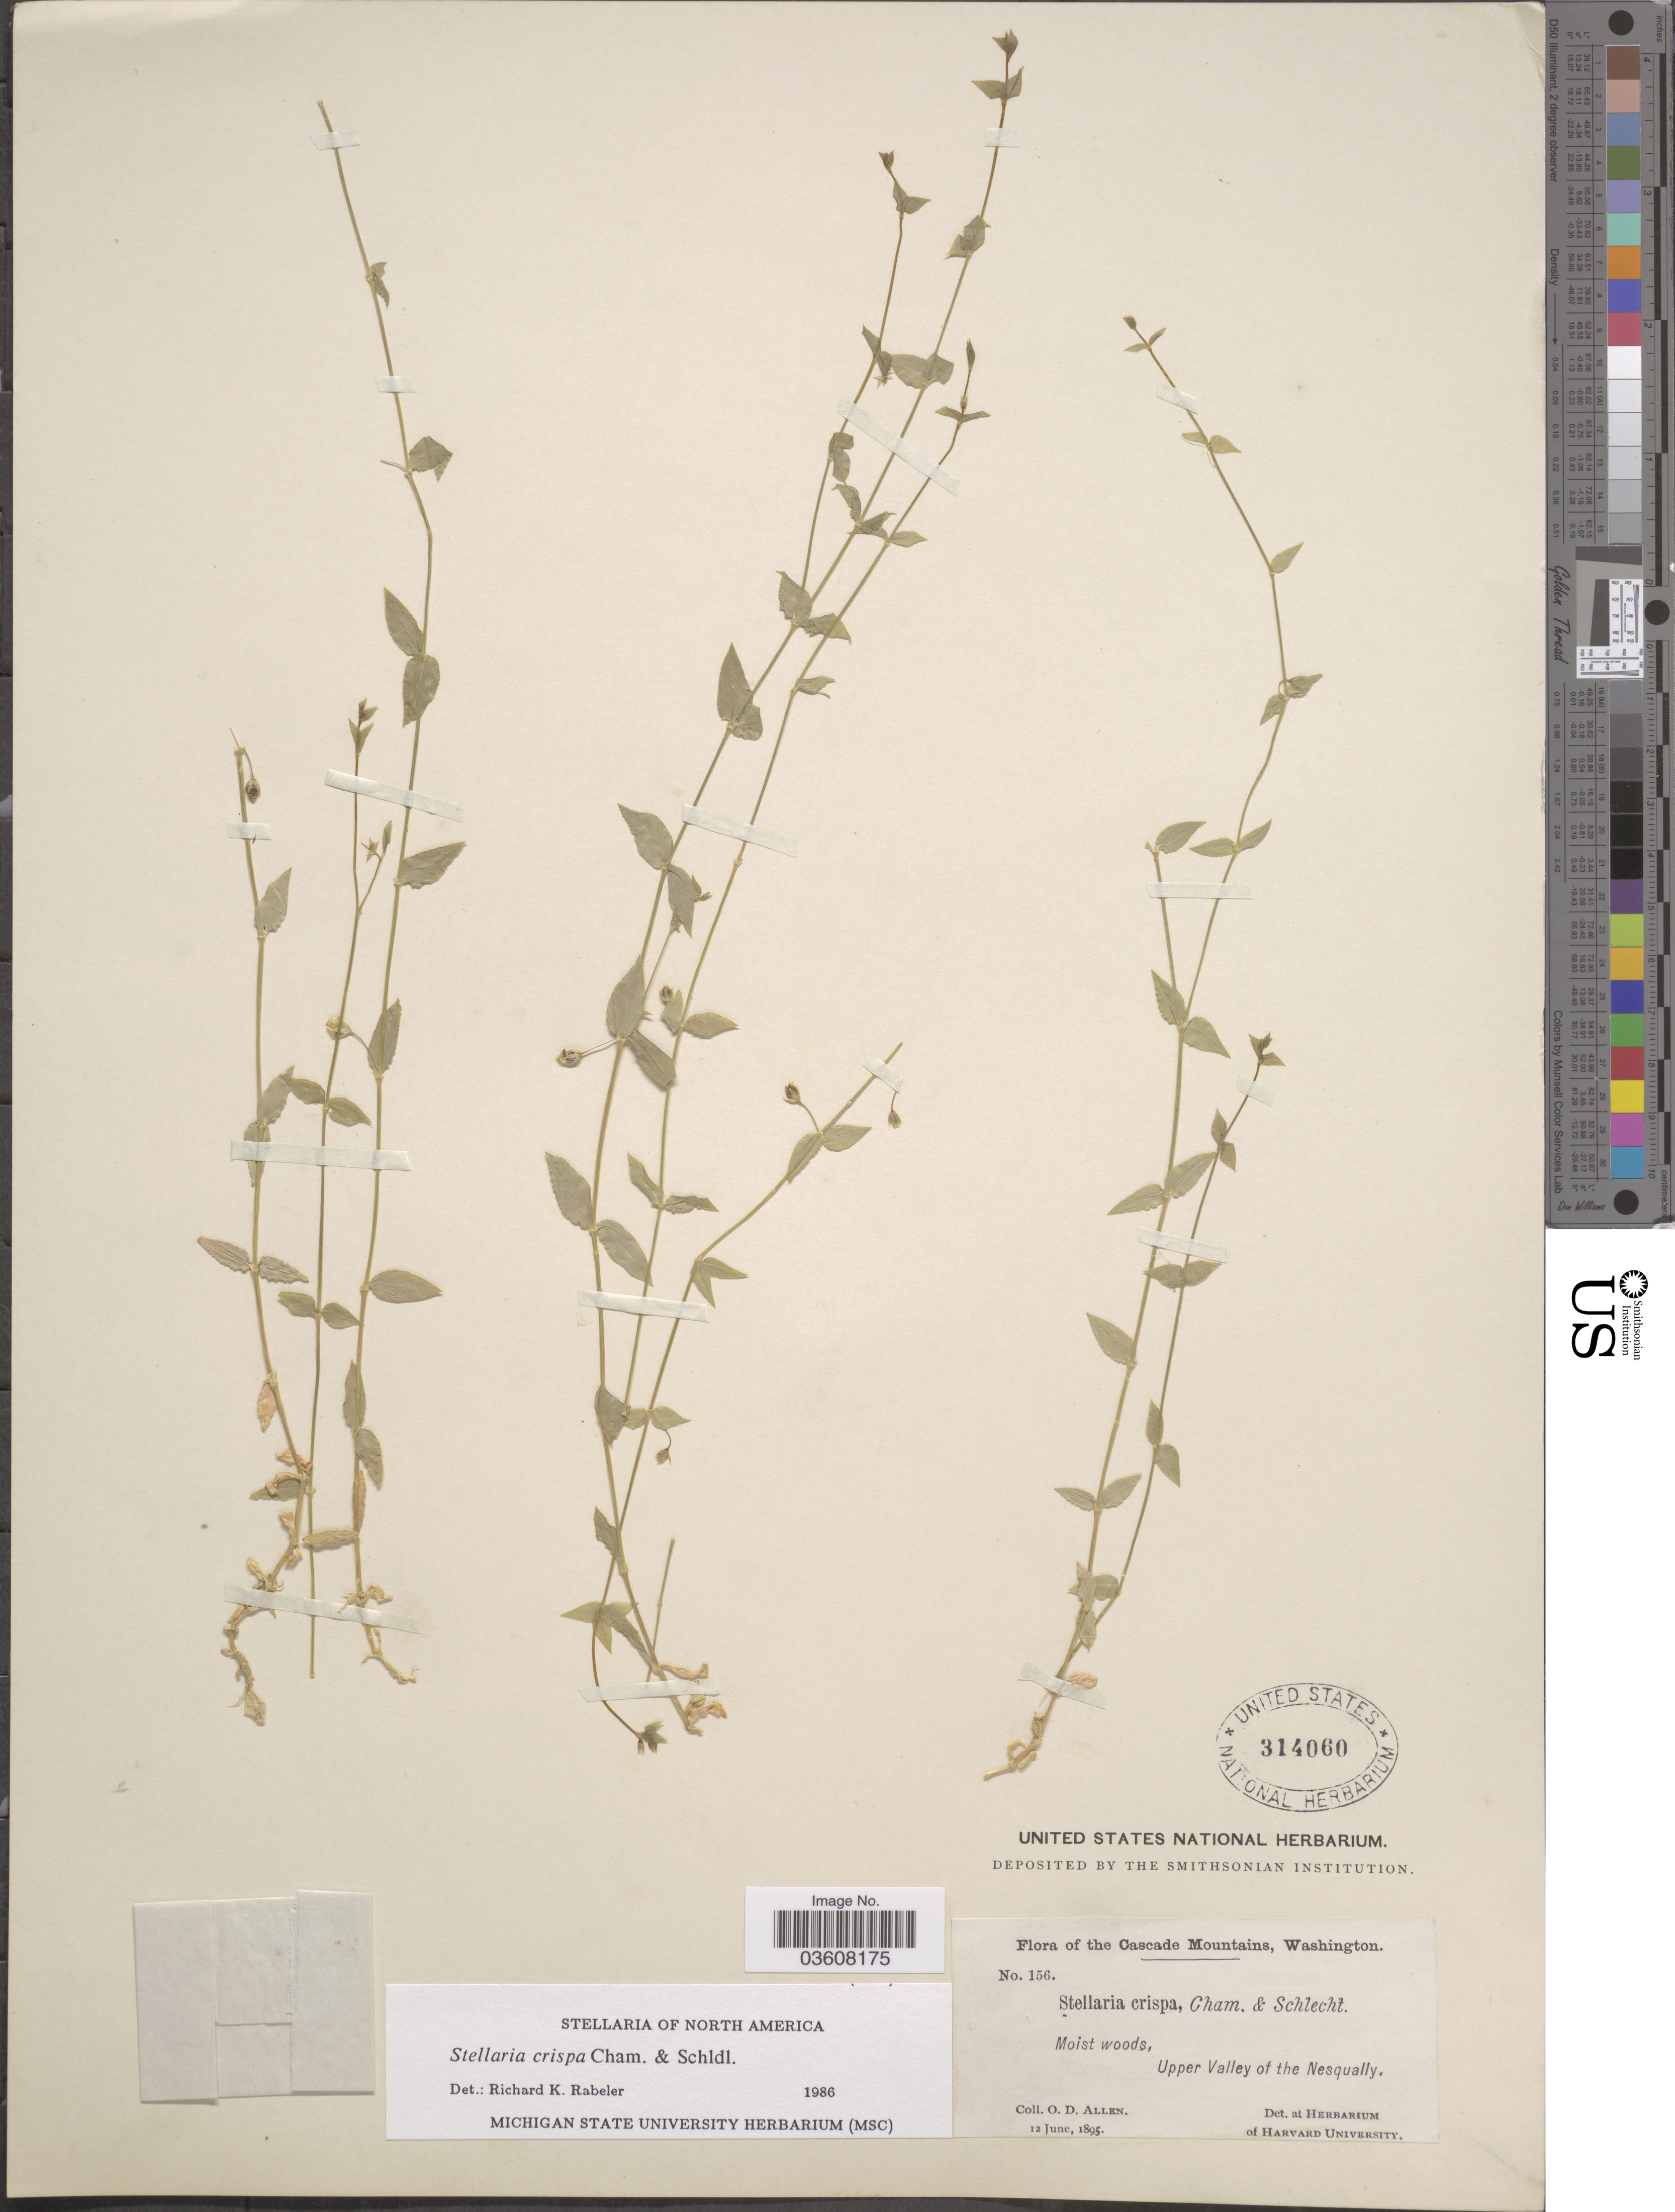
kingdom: Plantae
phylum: Tracheophyta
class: Magnoliopsida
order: Caryophyllales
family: Caryophyllaceae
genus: Stellaria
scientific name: Stellaria crispa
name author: Cham. & Schltdl.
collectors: O. D. Allen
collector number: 156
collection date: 1895-06-12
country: United States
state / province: Washington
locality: Cascade Mountains. Upper Valley of the Nesqually.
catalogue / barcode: US 314060